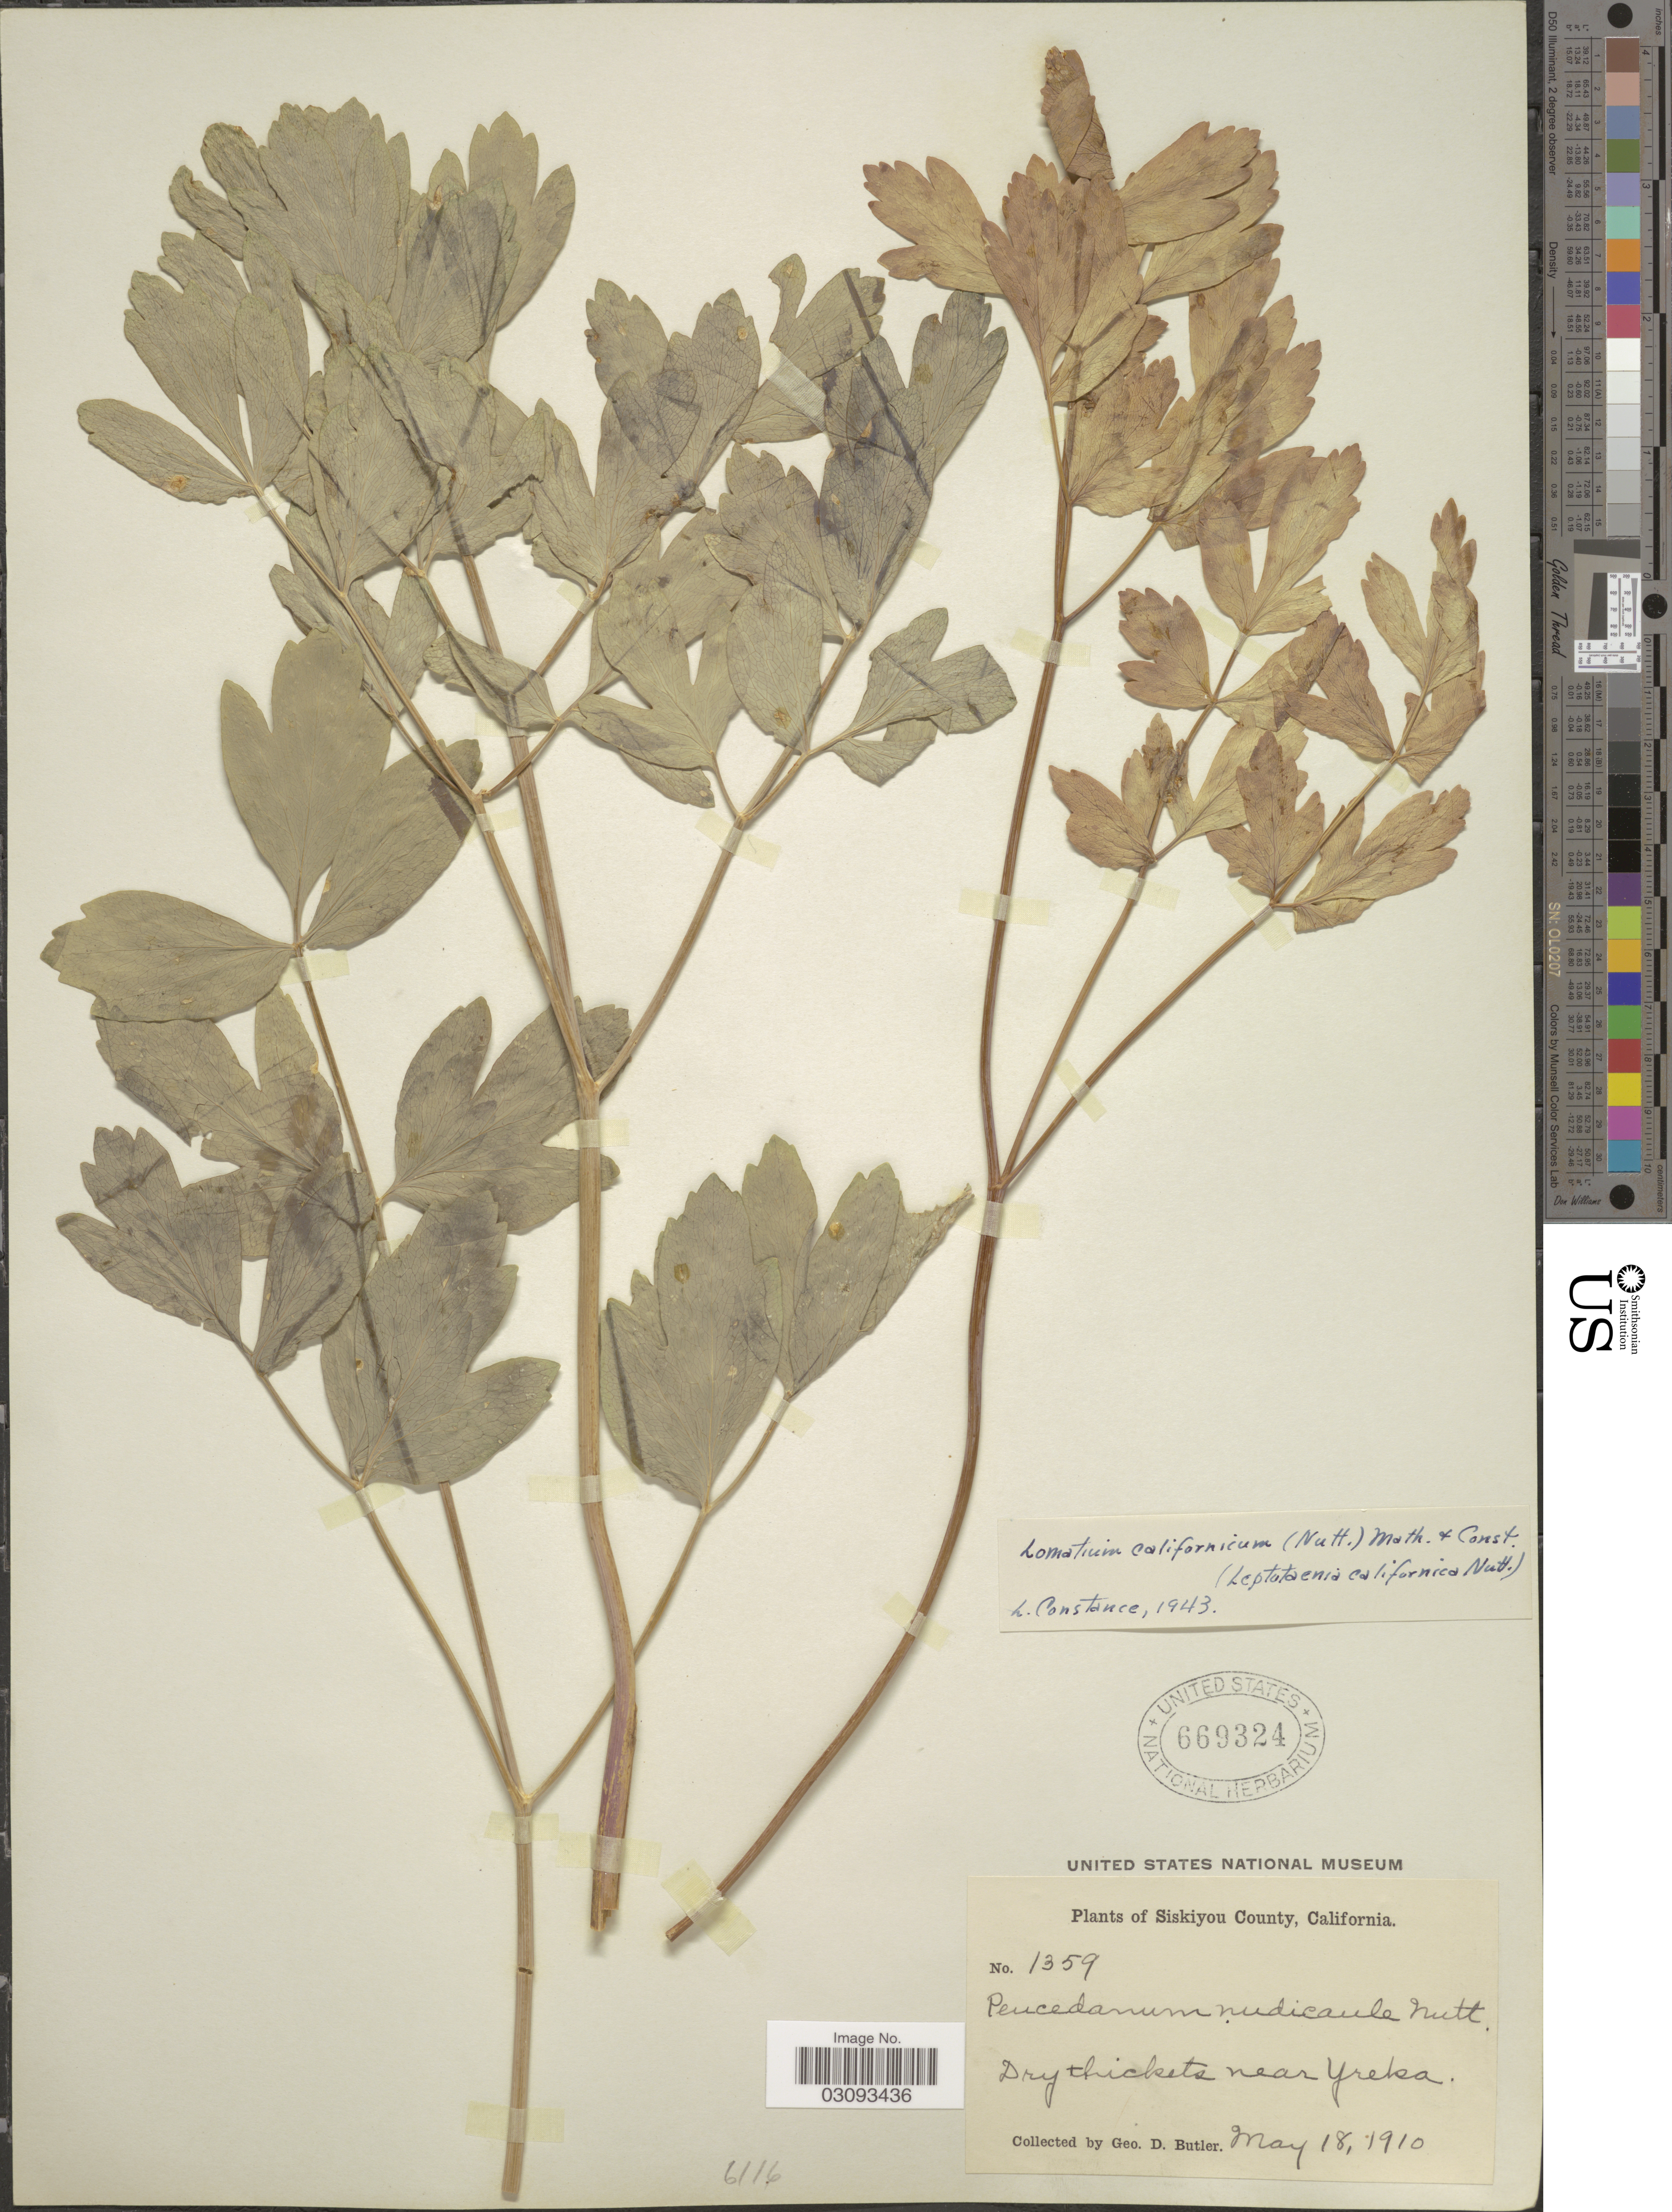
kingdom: Plantae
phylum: Tracheophyta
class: Magnoliopsida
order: Apiales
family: Apiaceae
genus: Lomatium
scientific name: Lomatium californicum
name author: (Nutt.) Mathias & Constance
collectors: G. D. Butler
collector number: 1359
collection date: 1910-05-18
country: United States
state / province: California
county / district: Siskiyou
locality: Siskiyou County. Dry thickets near Yreka.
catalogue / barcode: US 669324